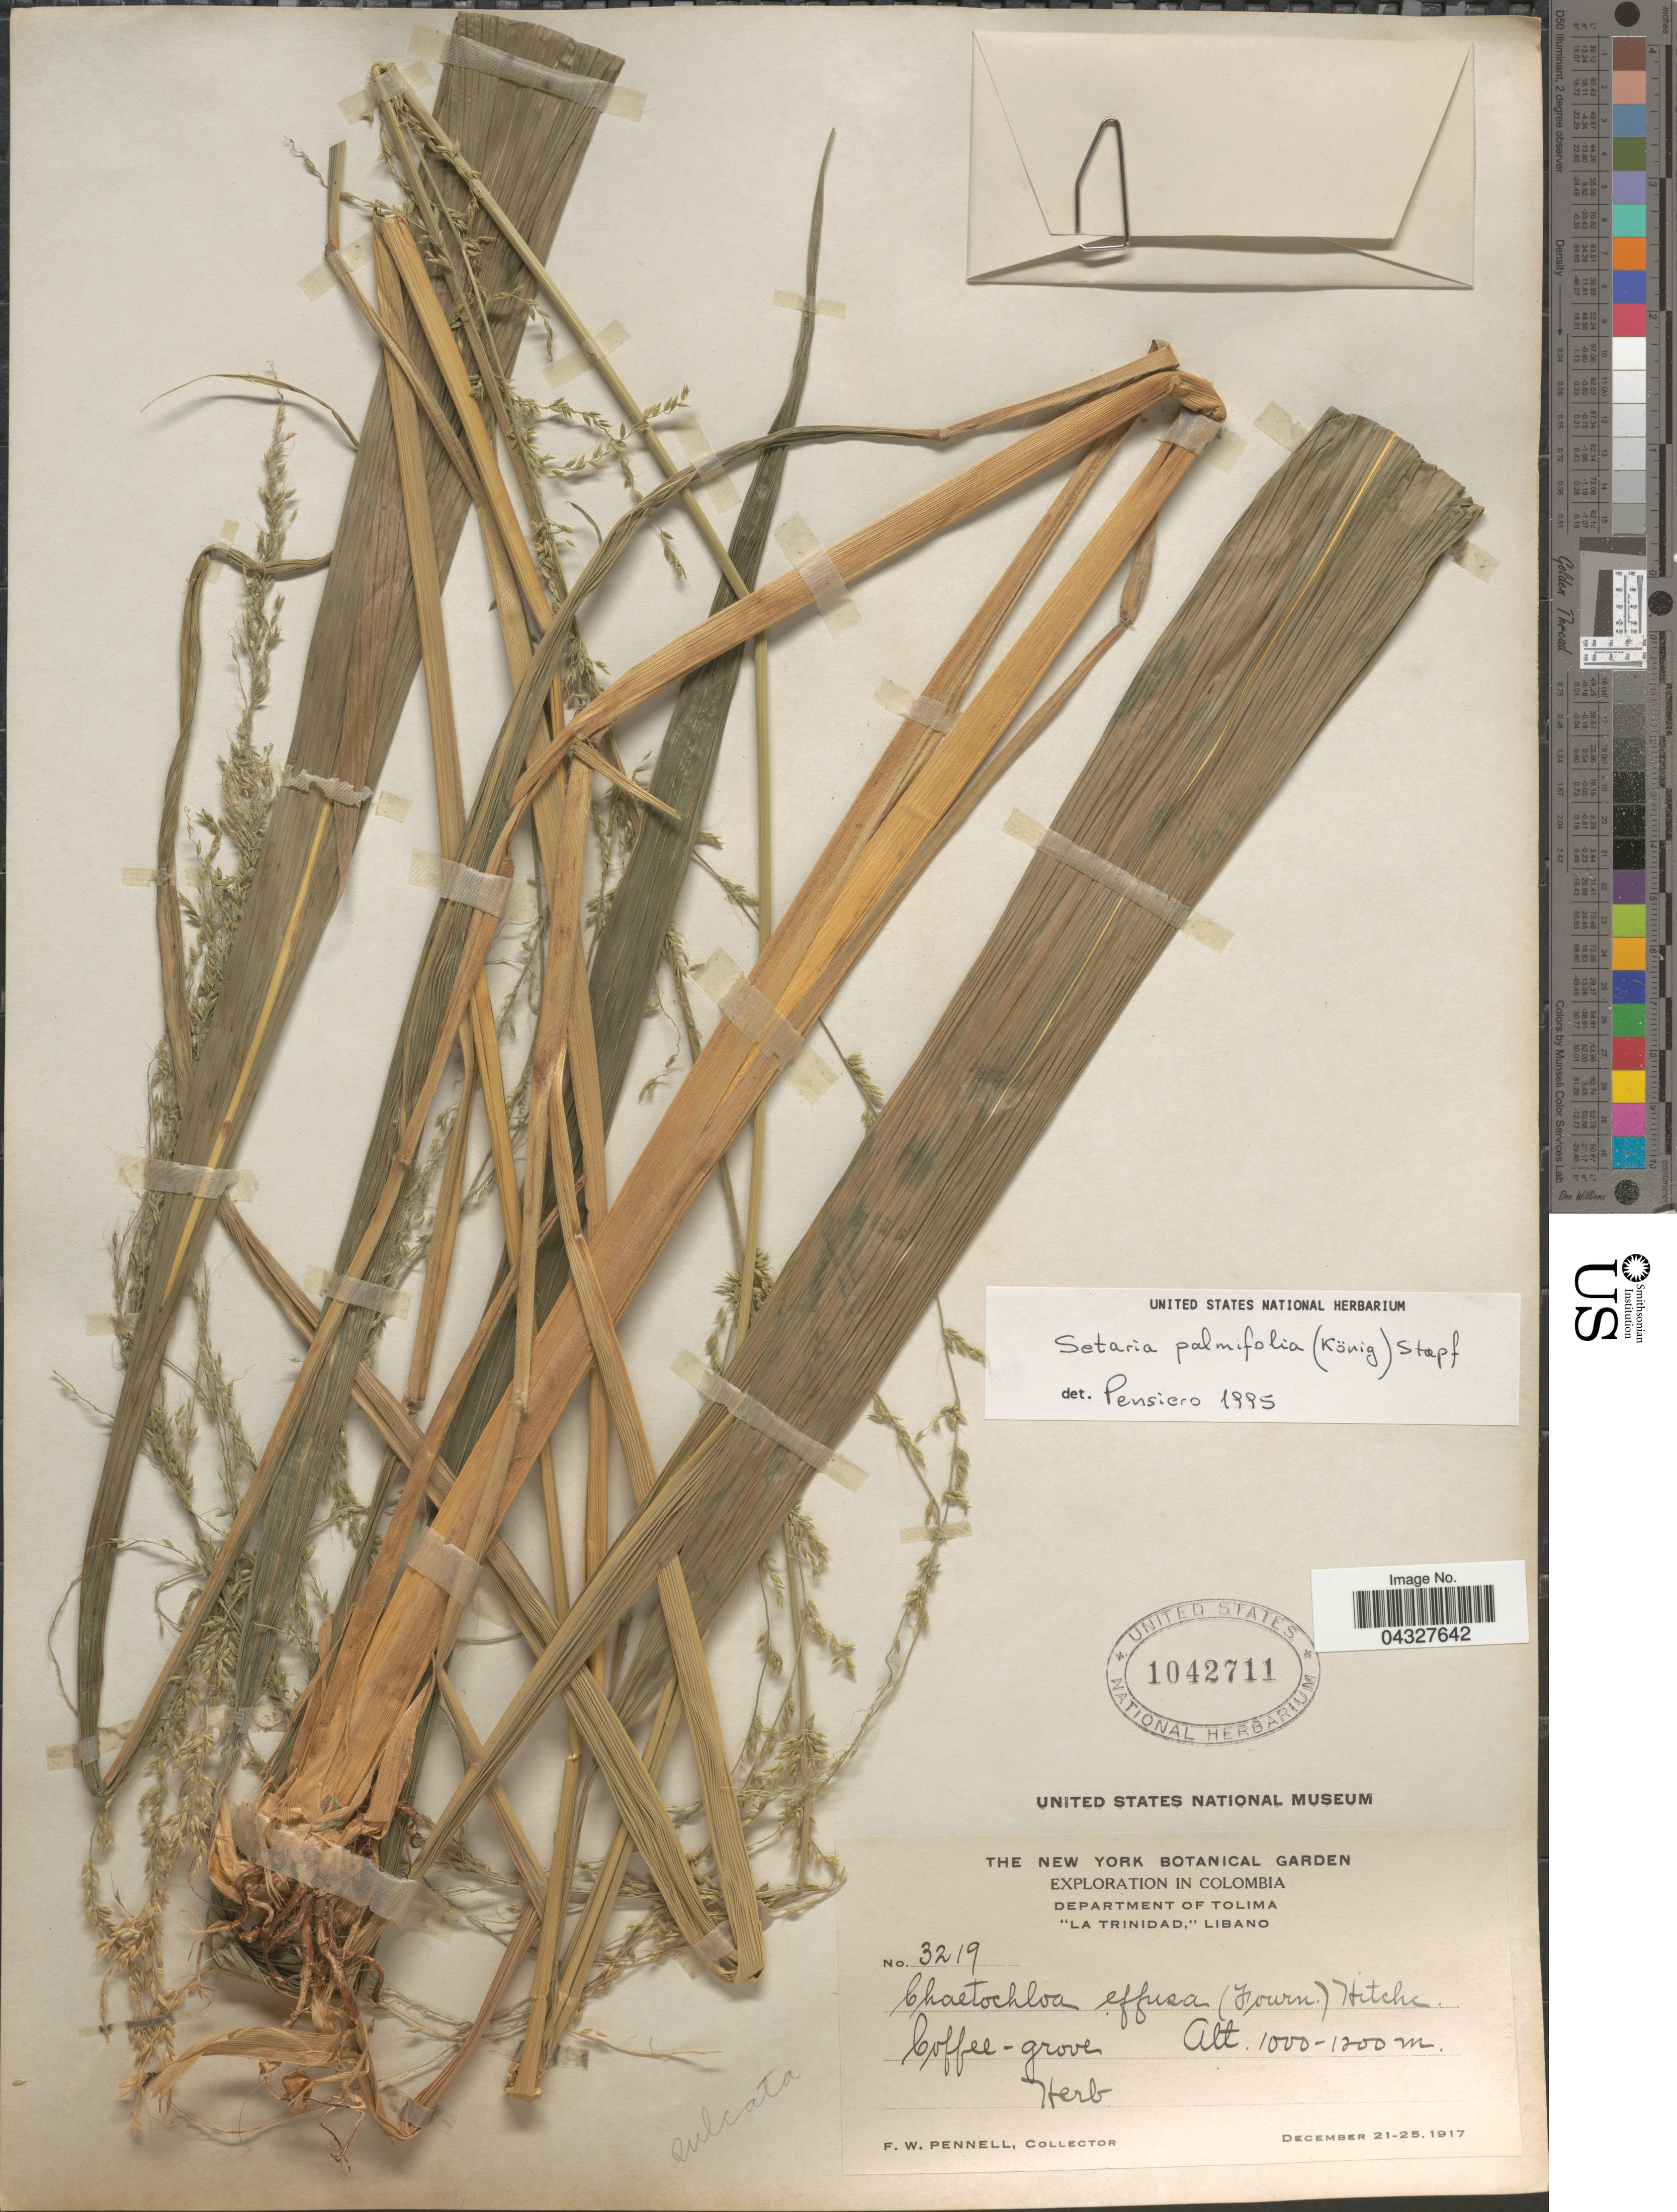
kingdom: Plantae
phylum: Tracheophyta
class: Liliopsida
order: Poales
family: Poaceae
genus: Setaria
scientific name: Setaria palmifolia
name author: (J. Koenig) Stapf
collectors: F. W. Pennell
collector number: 3219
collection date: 1917-12-21/1917-12-25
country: Colombia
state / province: Tolima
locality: Exploration In Colombia. Department Of Tolima. "La Trinidad," Libano. Coffee-grove.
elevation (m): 1000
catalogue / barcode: US 1042711